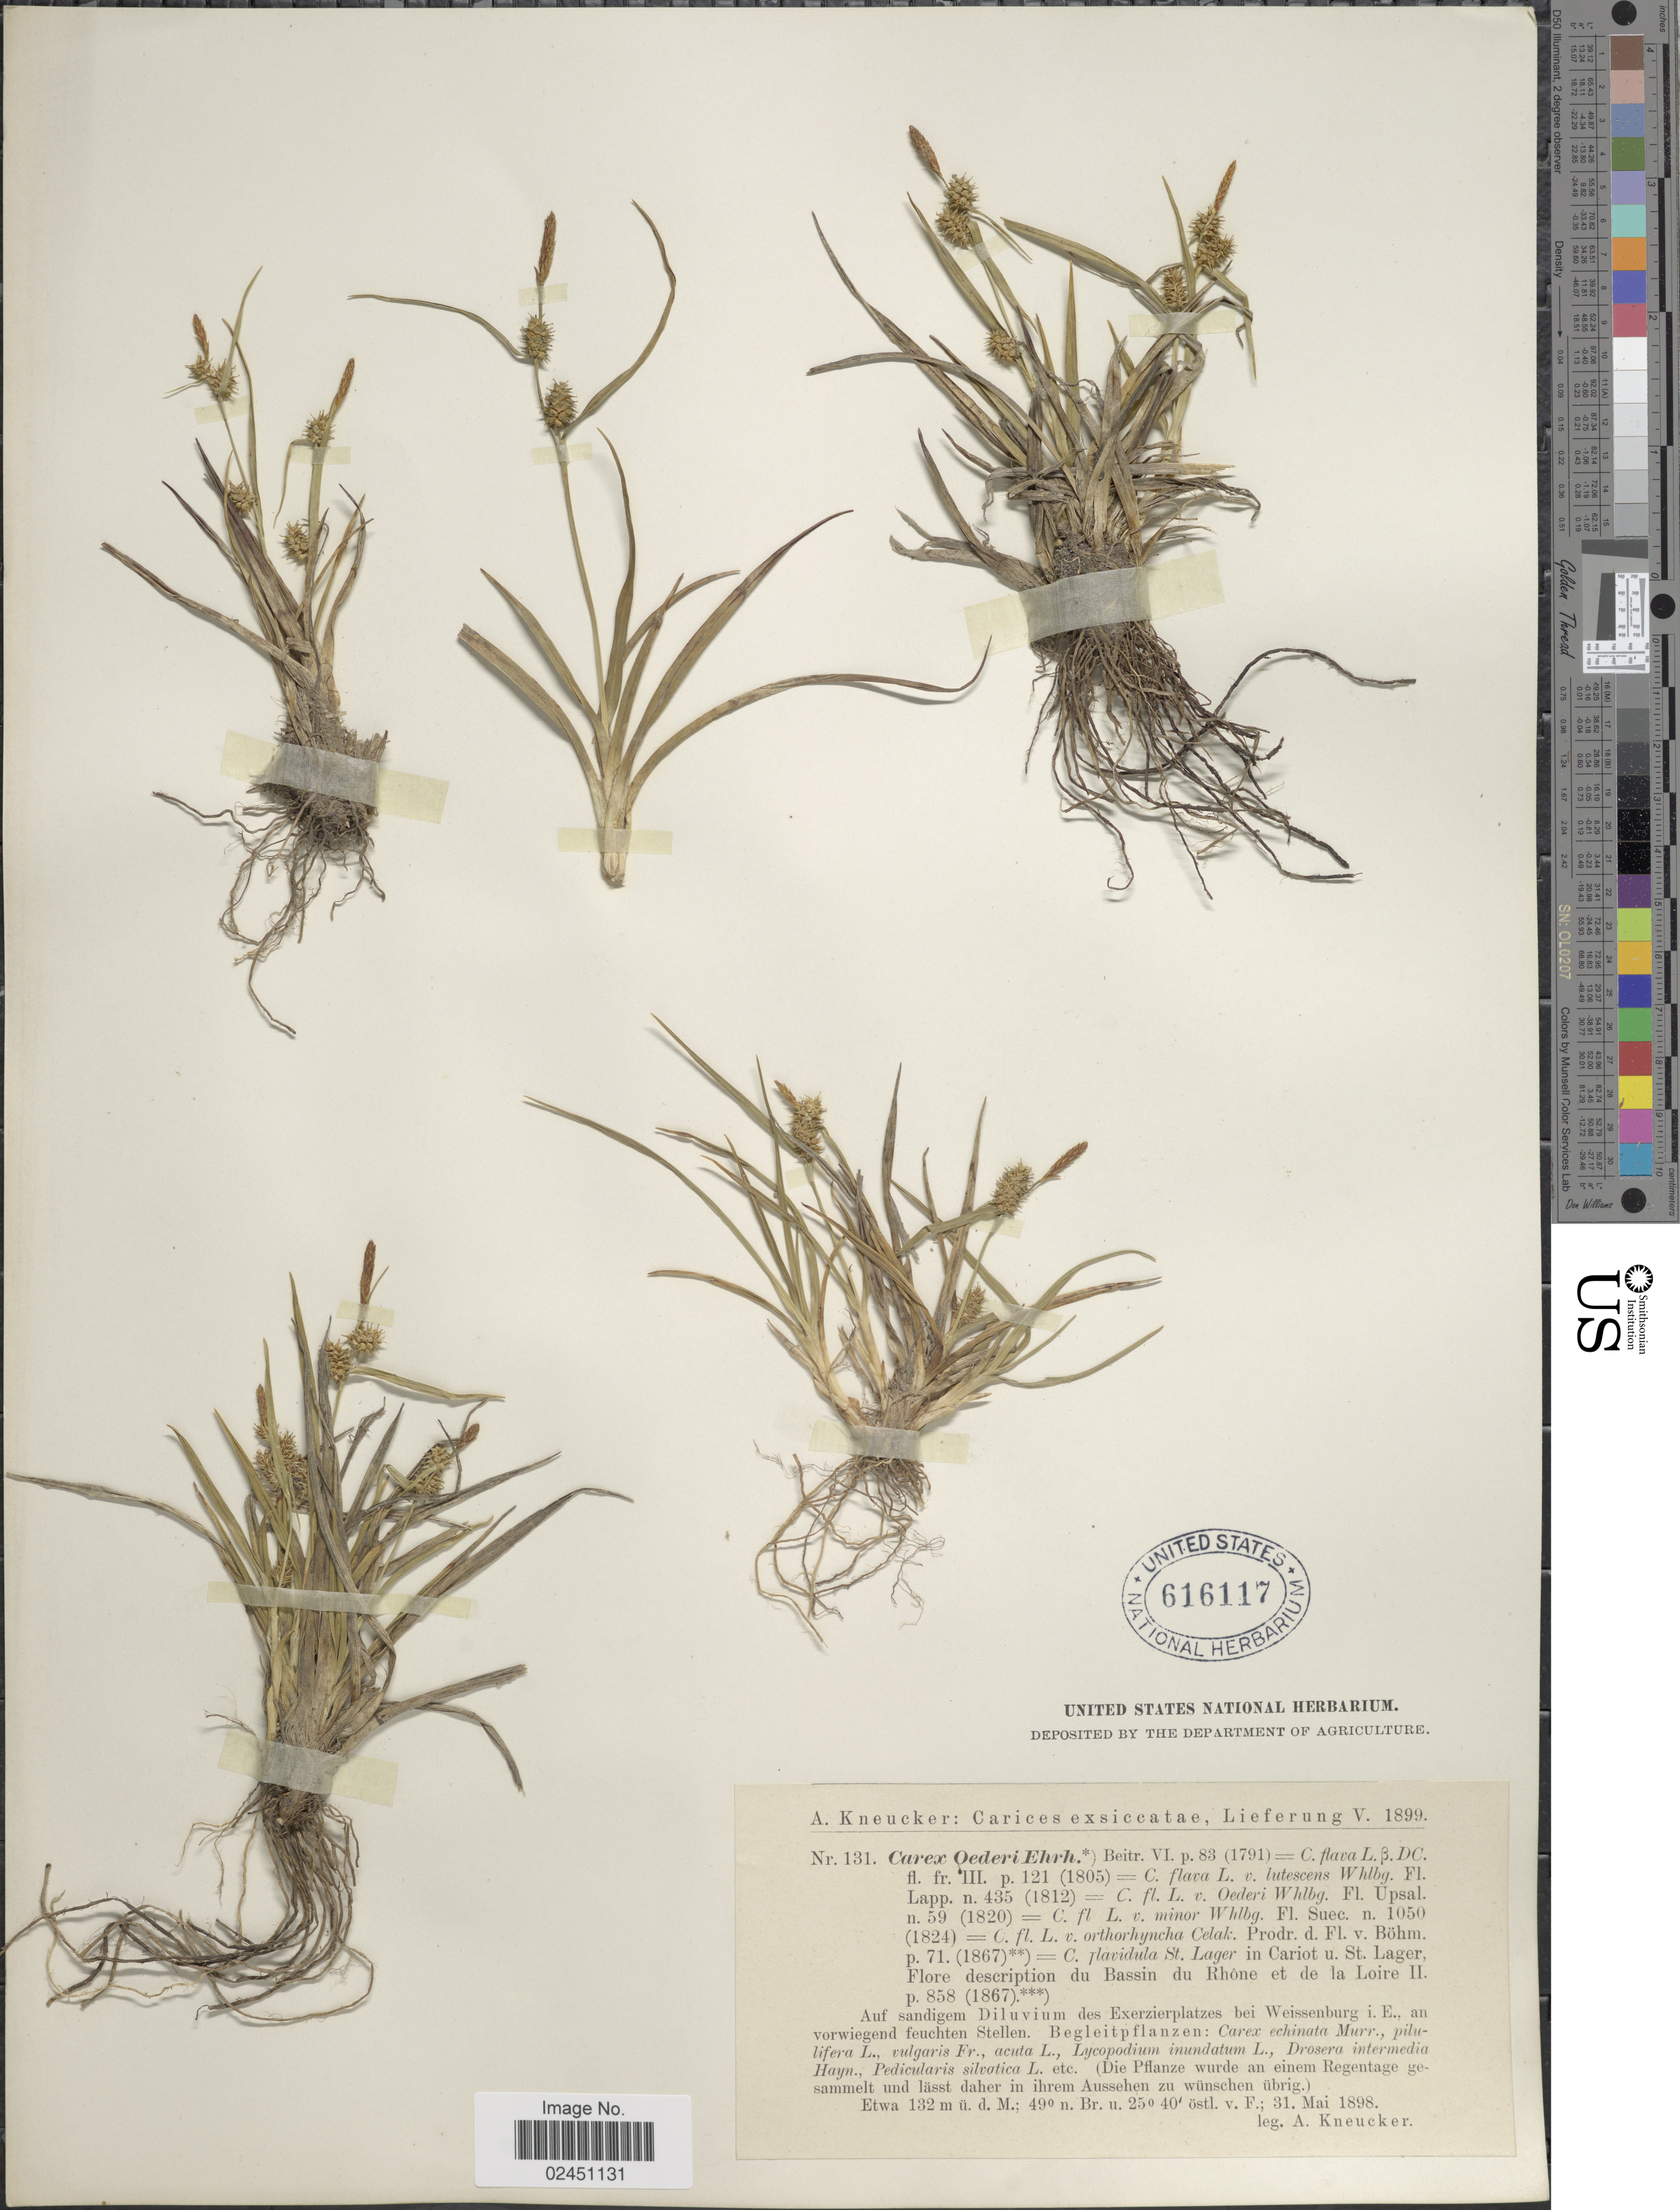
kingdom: Plantae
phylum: Tracheophyta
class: Liliopsida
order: Poales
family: Cyperaceae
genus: Carex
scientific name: Carex oederi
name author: Retz.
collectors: A. Kneucker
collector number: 131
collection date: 1898-05-31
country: Germany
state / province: Bayern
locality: Auf sandigem bei Weissenburg i. E. an vorwiegend feuchten Stellen. (Die Pflanze wurde an einem Regentage gesammelt und lasst daher in ihrem Aussehen zu wunschen ubrig)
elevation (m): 132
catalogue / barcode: US 616117